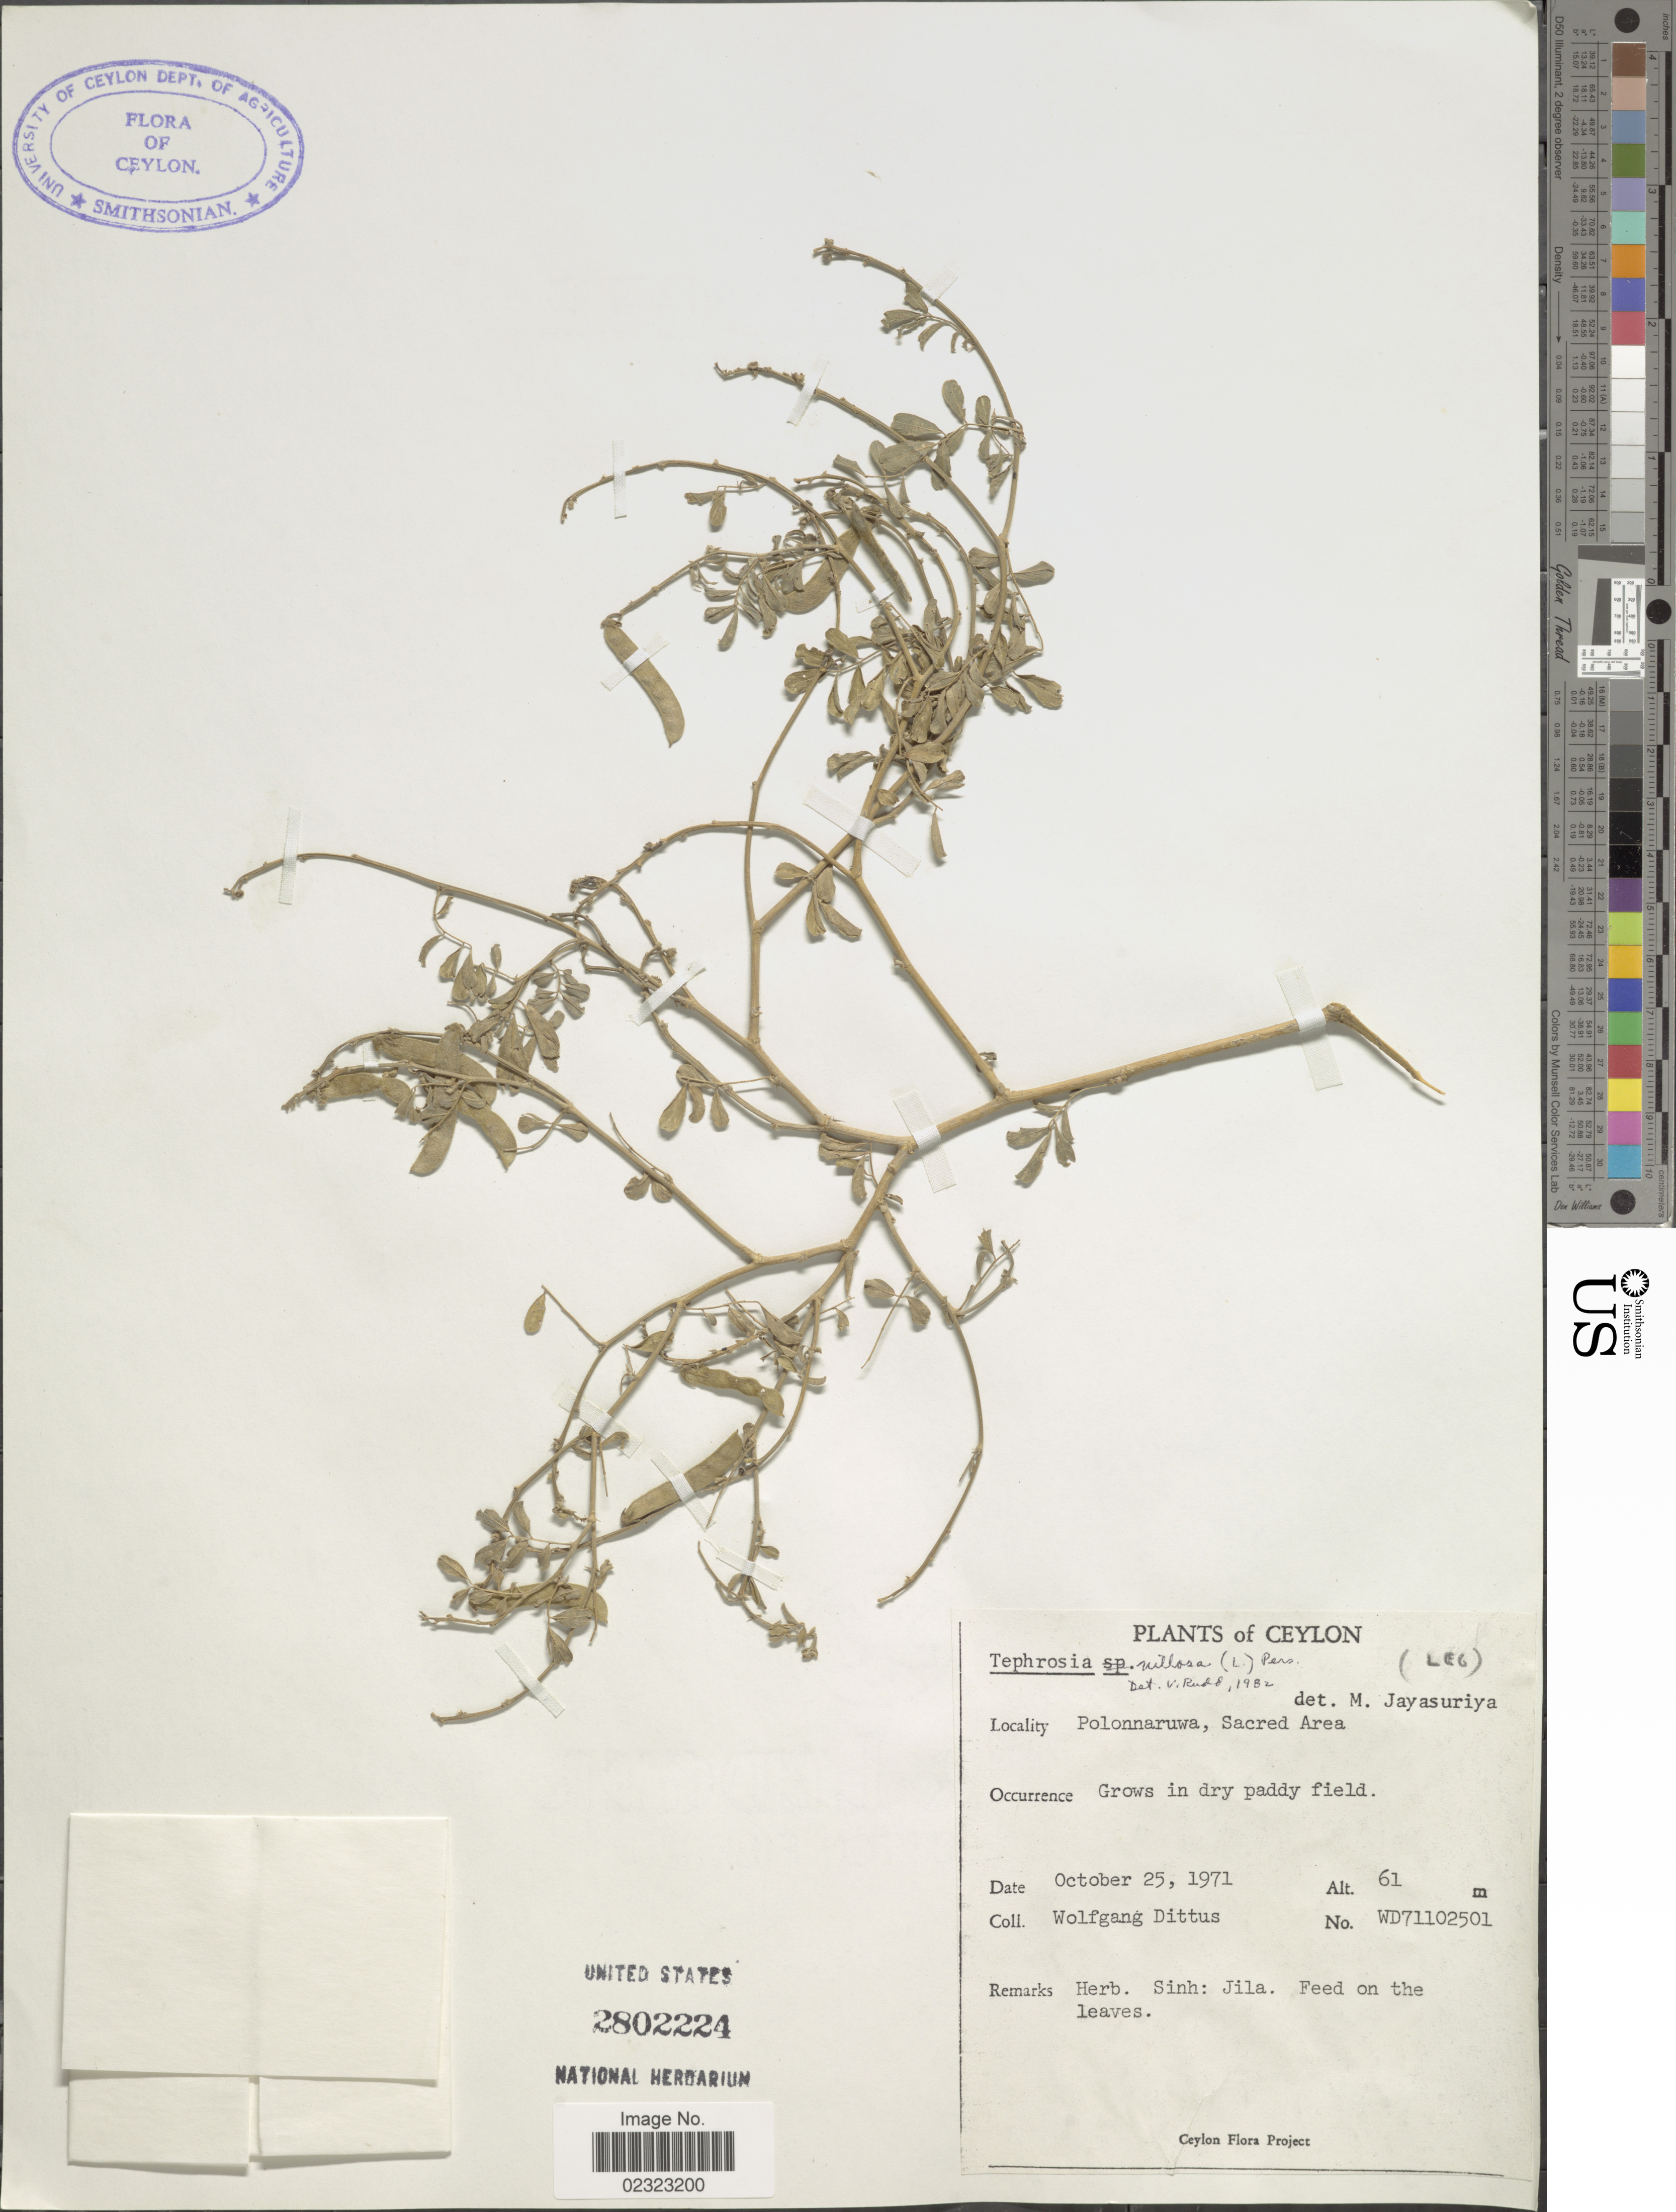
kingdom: Plantae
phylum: Tracheophyta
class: Magnoliopsida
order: Fabales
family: Fabaceae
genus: Tephrosia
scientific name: Tephrosia villosa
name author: Pers.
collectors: W. Dittus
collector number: WD71102501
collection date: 1971-10-25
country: Sri Lanka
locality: Ceylon. Polonnaruwa, Sacred Area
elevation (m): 61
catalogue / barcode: US 2802224